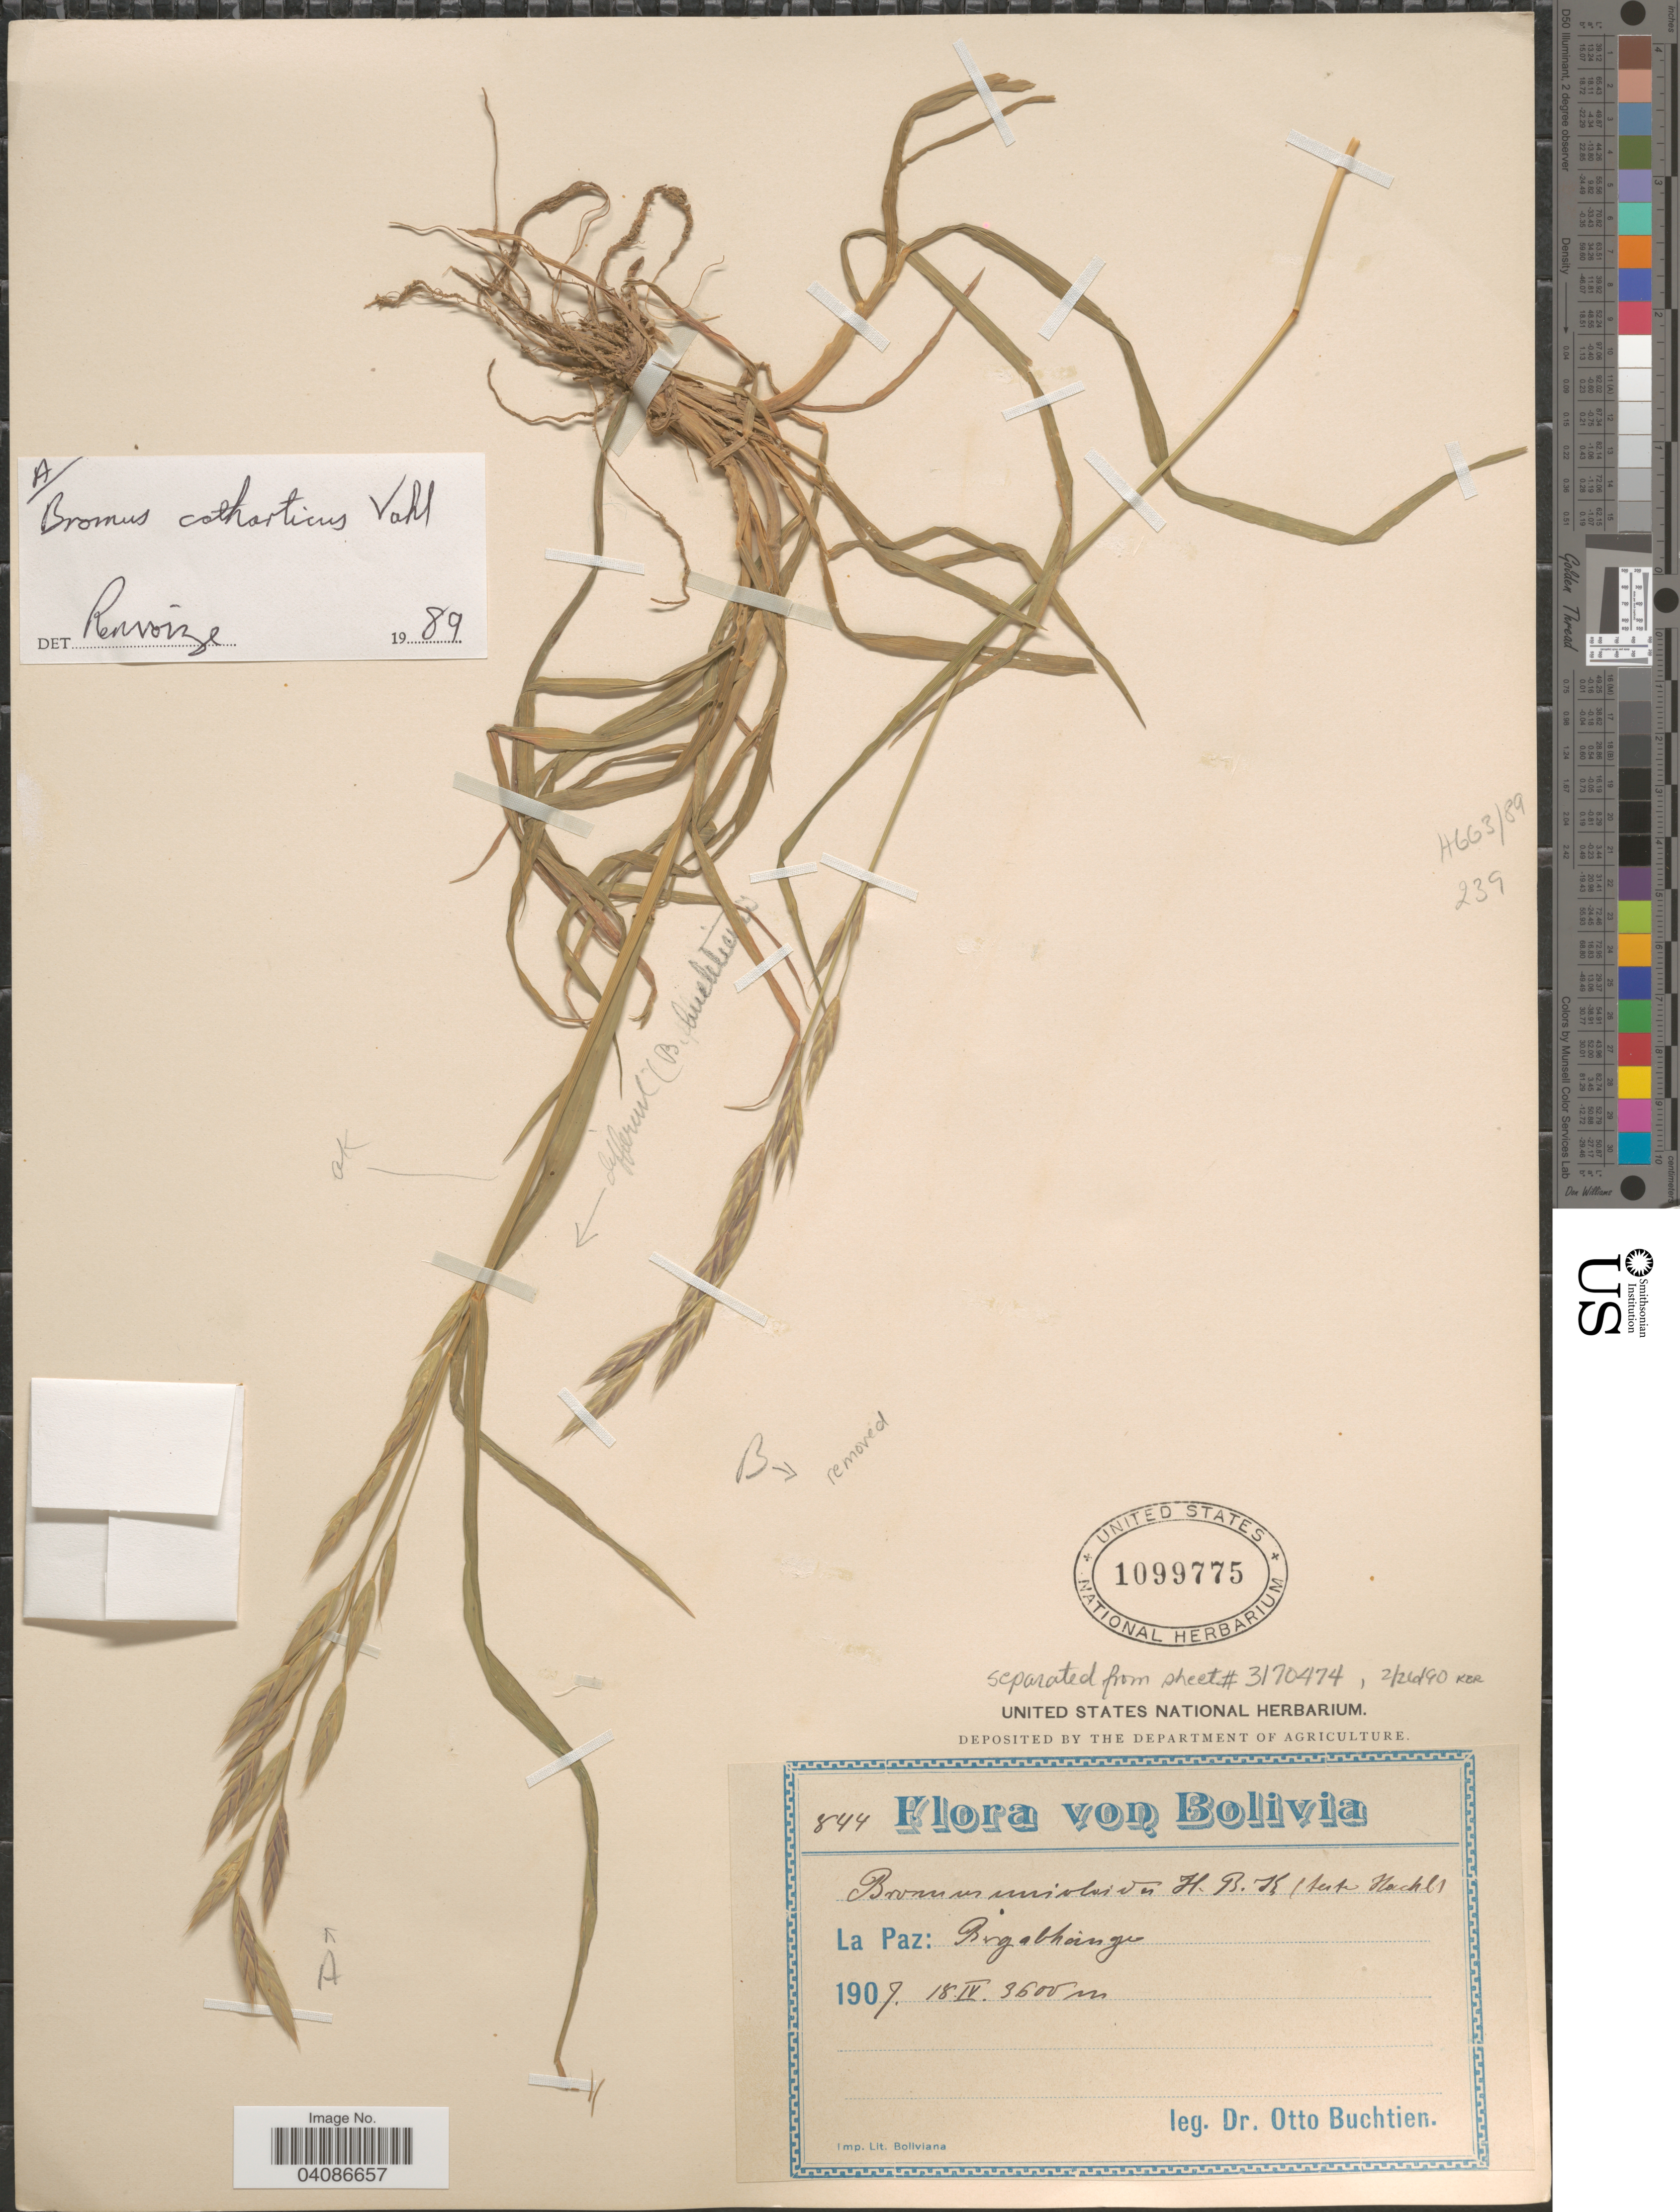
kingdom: Plantae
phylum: Tracheophyta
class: Liliopsida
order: Poales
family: Poaceae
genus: Bromus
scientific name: Bromus catharticus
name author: Vahl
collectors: O. Buchtien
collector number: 844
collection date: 1907-04-18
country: Bolivia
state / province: La Paz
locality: Bergabhange.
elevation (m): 3600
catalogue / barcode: US 1099775